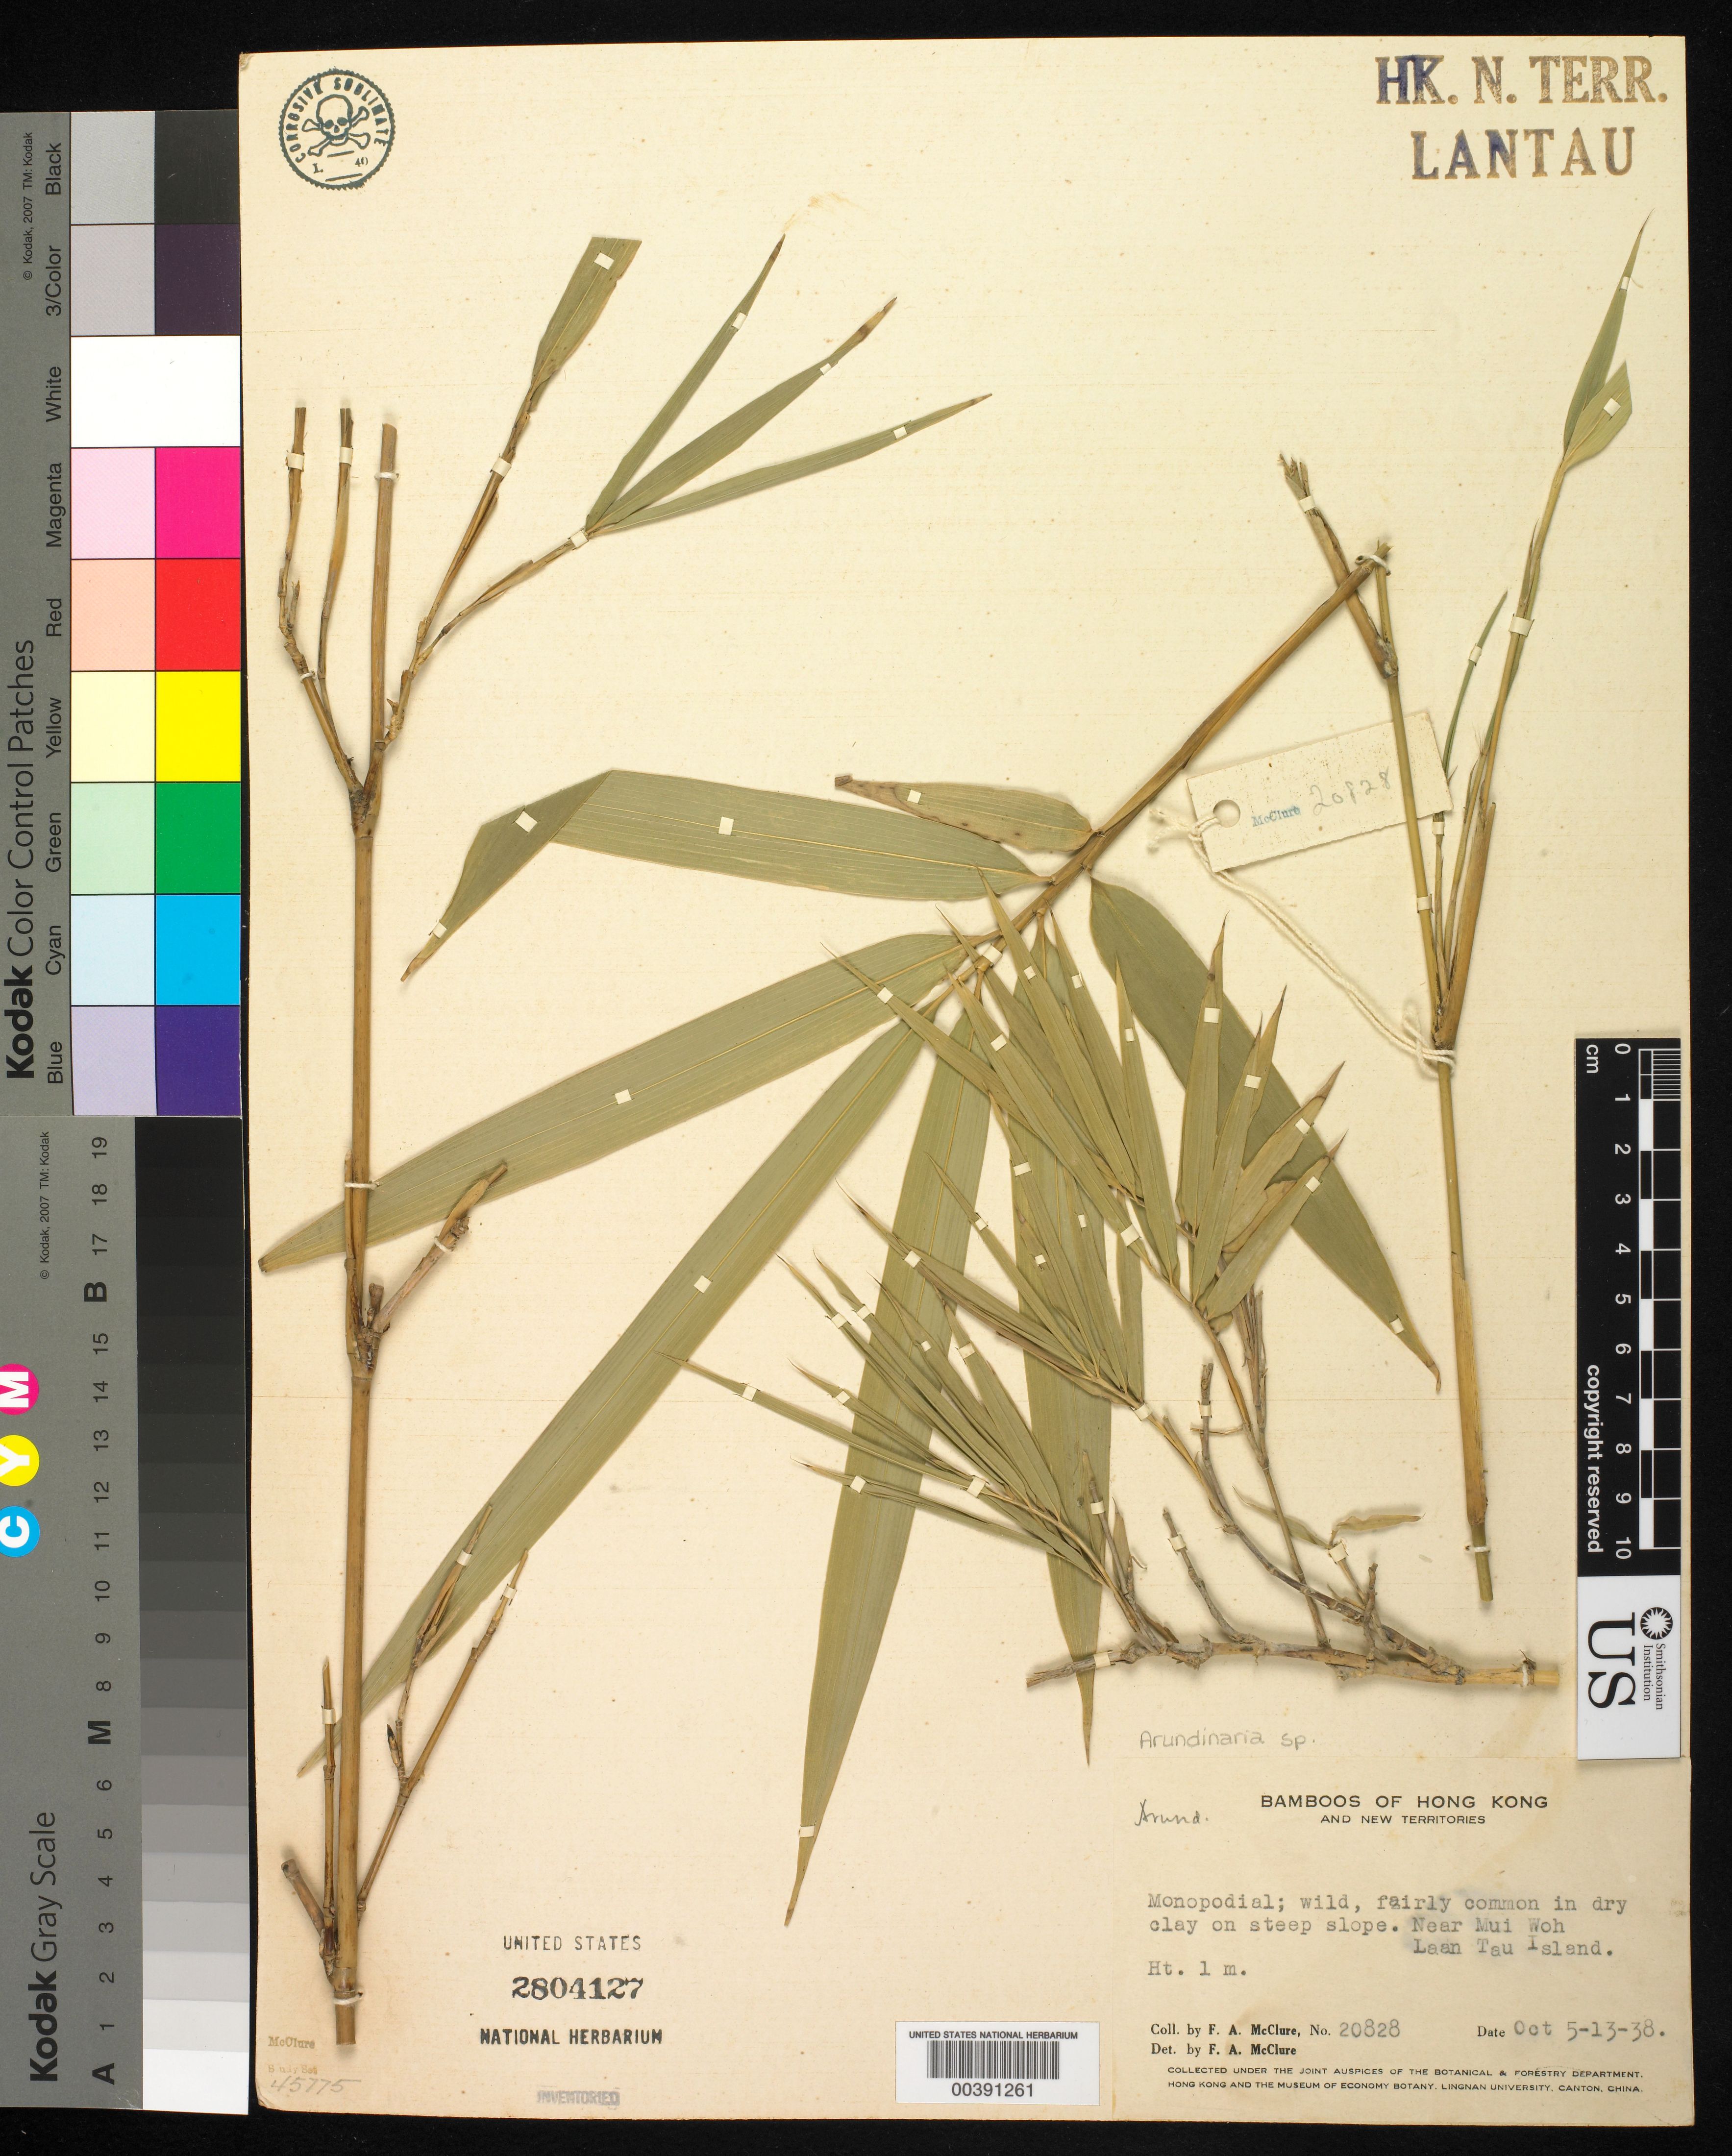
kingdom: Plantae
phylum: Tracheophyta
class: Liliopsida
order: Poales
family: Poaceae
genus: Arundinaria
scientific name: Arundinaria sp.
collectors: F. A. McClure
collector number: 20828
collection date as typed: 05 Oct 1938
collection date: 1938-10-05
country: China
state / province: Hong Kong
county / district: New Territories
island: Lan Tao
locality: Mui woh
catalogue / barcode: US 2804127